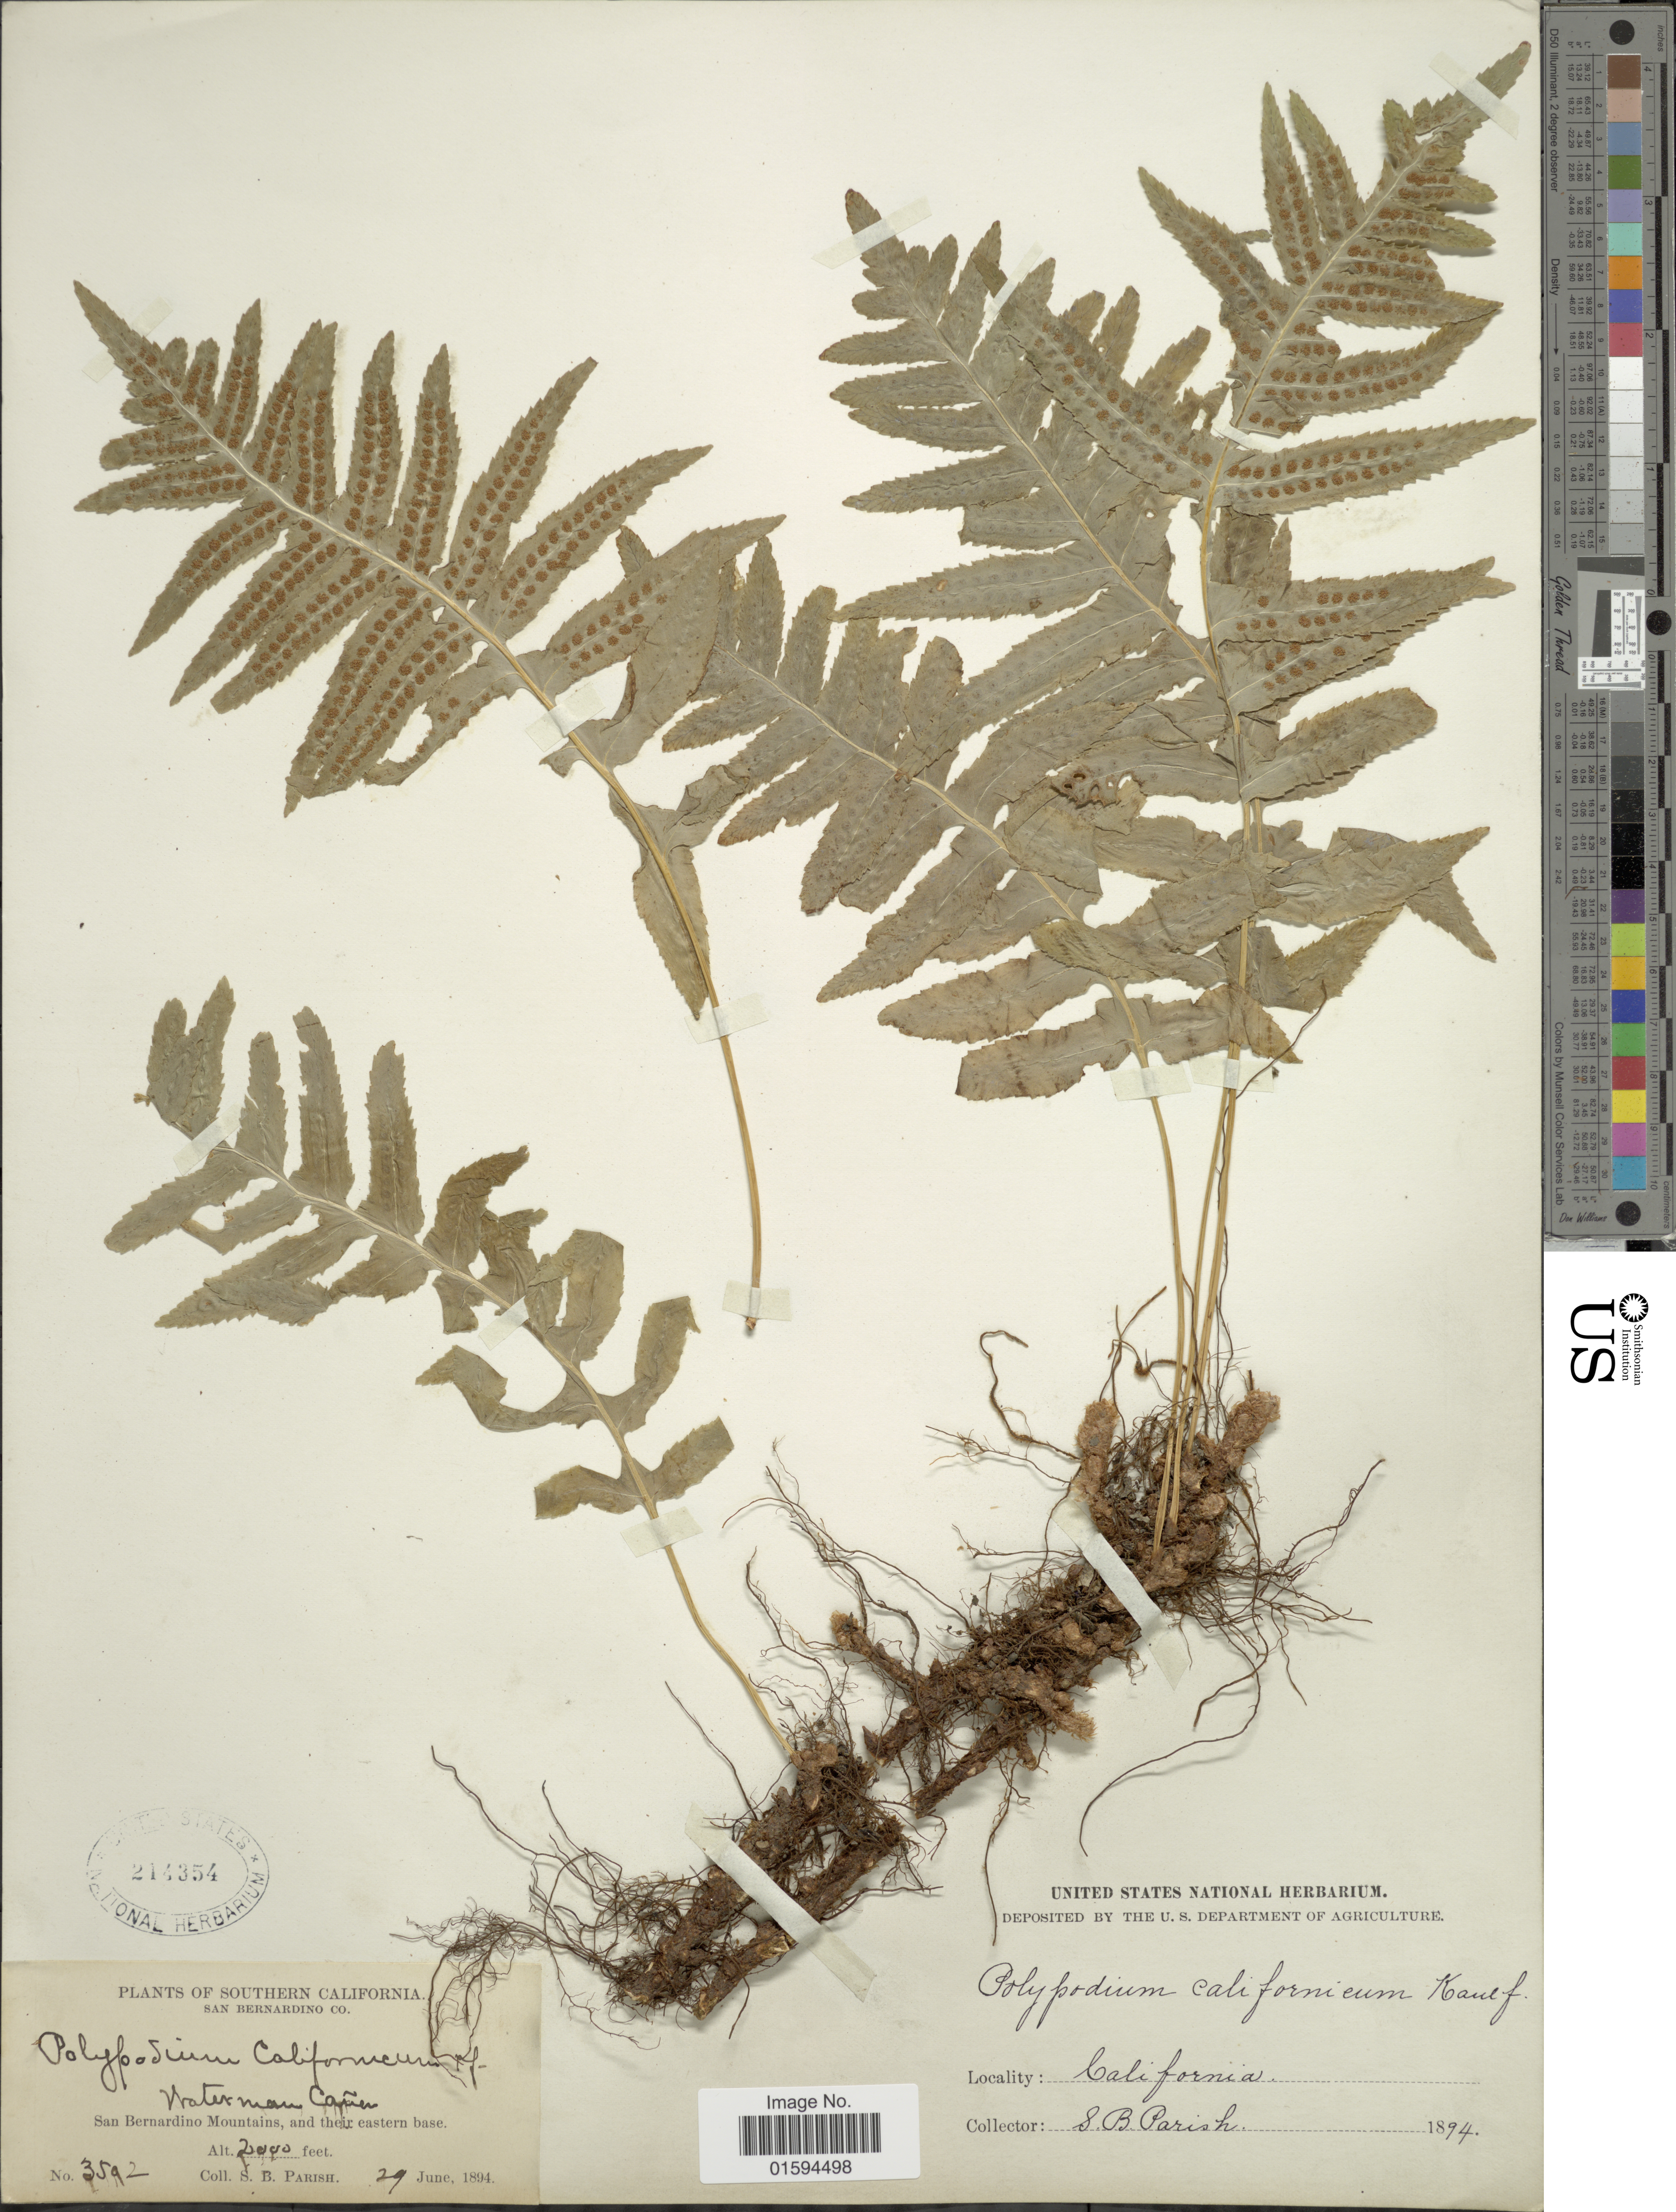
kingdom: Plantae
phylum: Tracheophyta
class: Polypodiopsida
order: Polypodiales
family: Polypodiaceae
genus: Polypodium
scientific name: Polypodium californicum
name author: Kaulf.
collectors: S. B. Parish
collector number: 3592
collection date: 1894-06-29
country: United States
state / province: California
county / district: San Bernardino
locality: Southern California. San Bernardino Co. San Bernardino Mountains, and their eastern base. Waterman Cañon.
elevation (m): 610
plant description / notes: No precise locality correction needed.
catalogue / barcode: US 214354